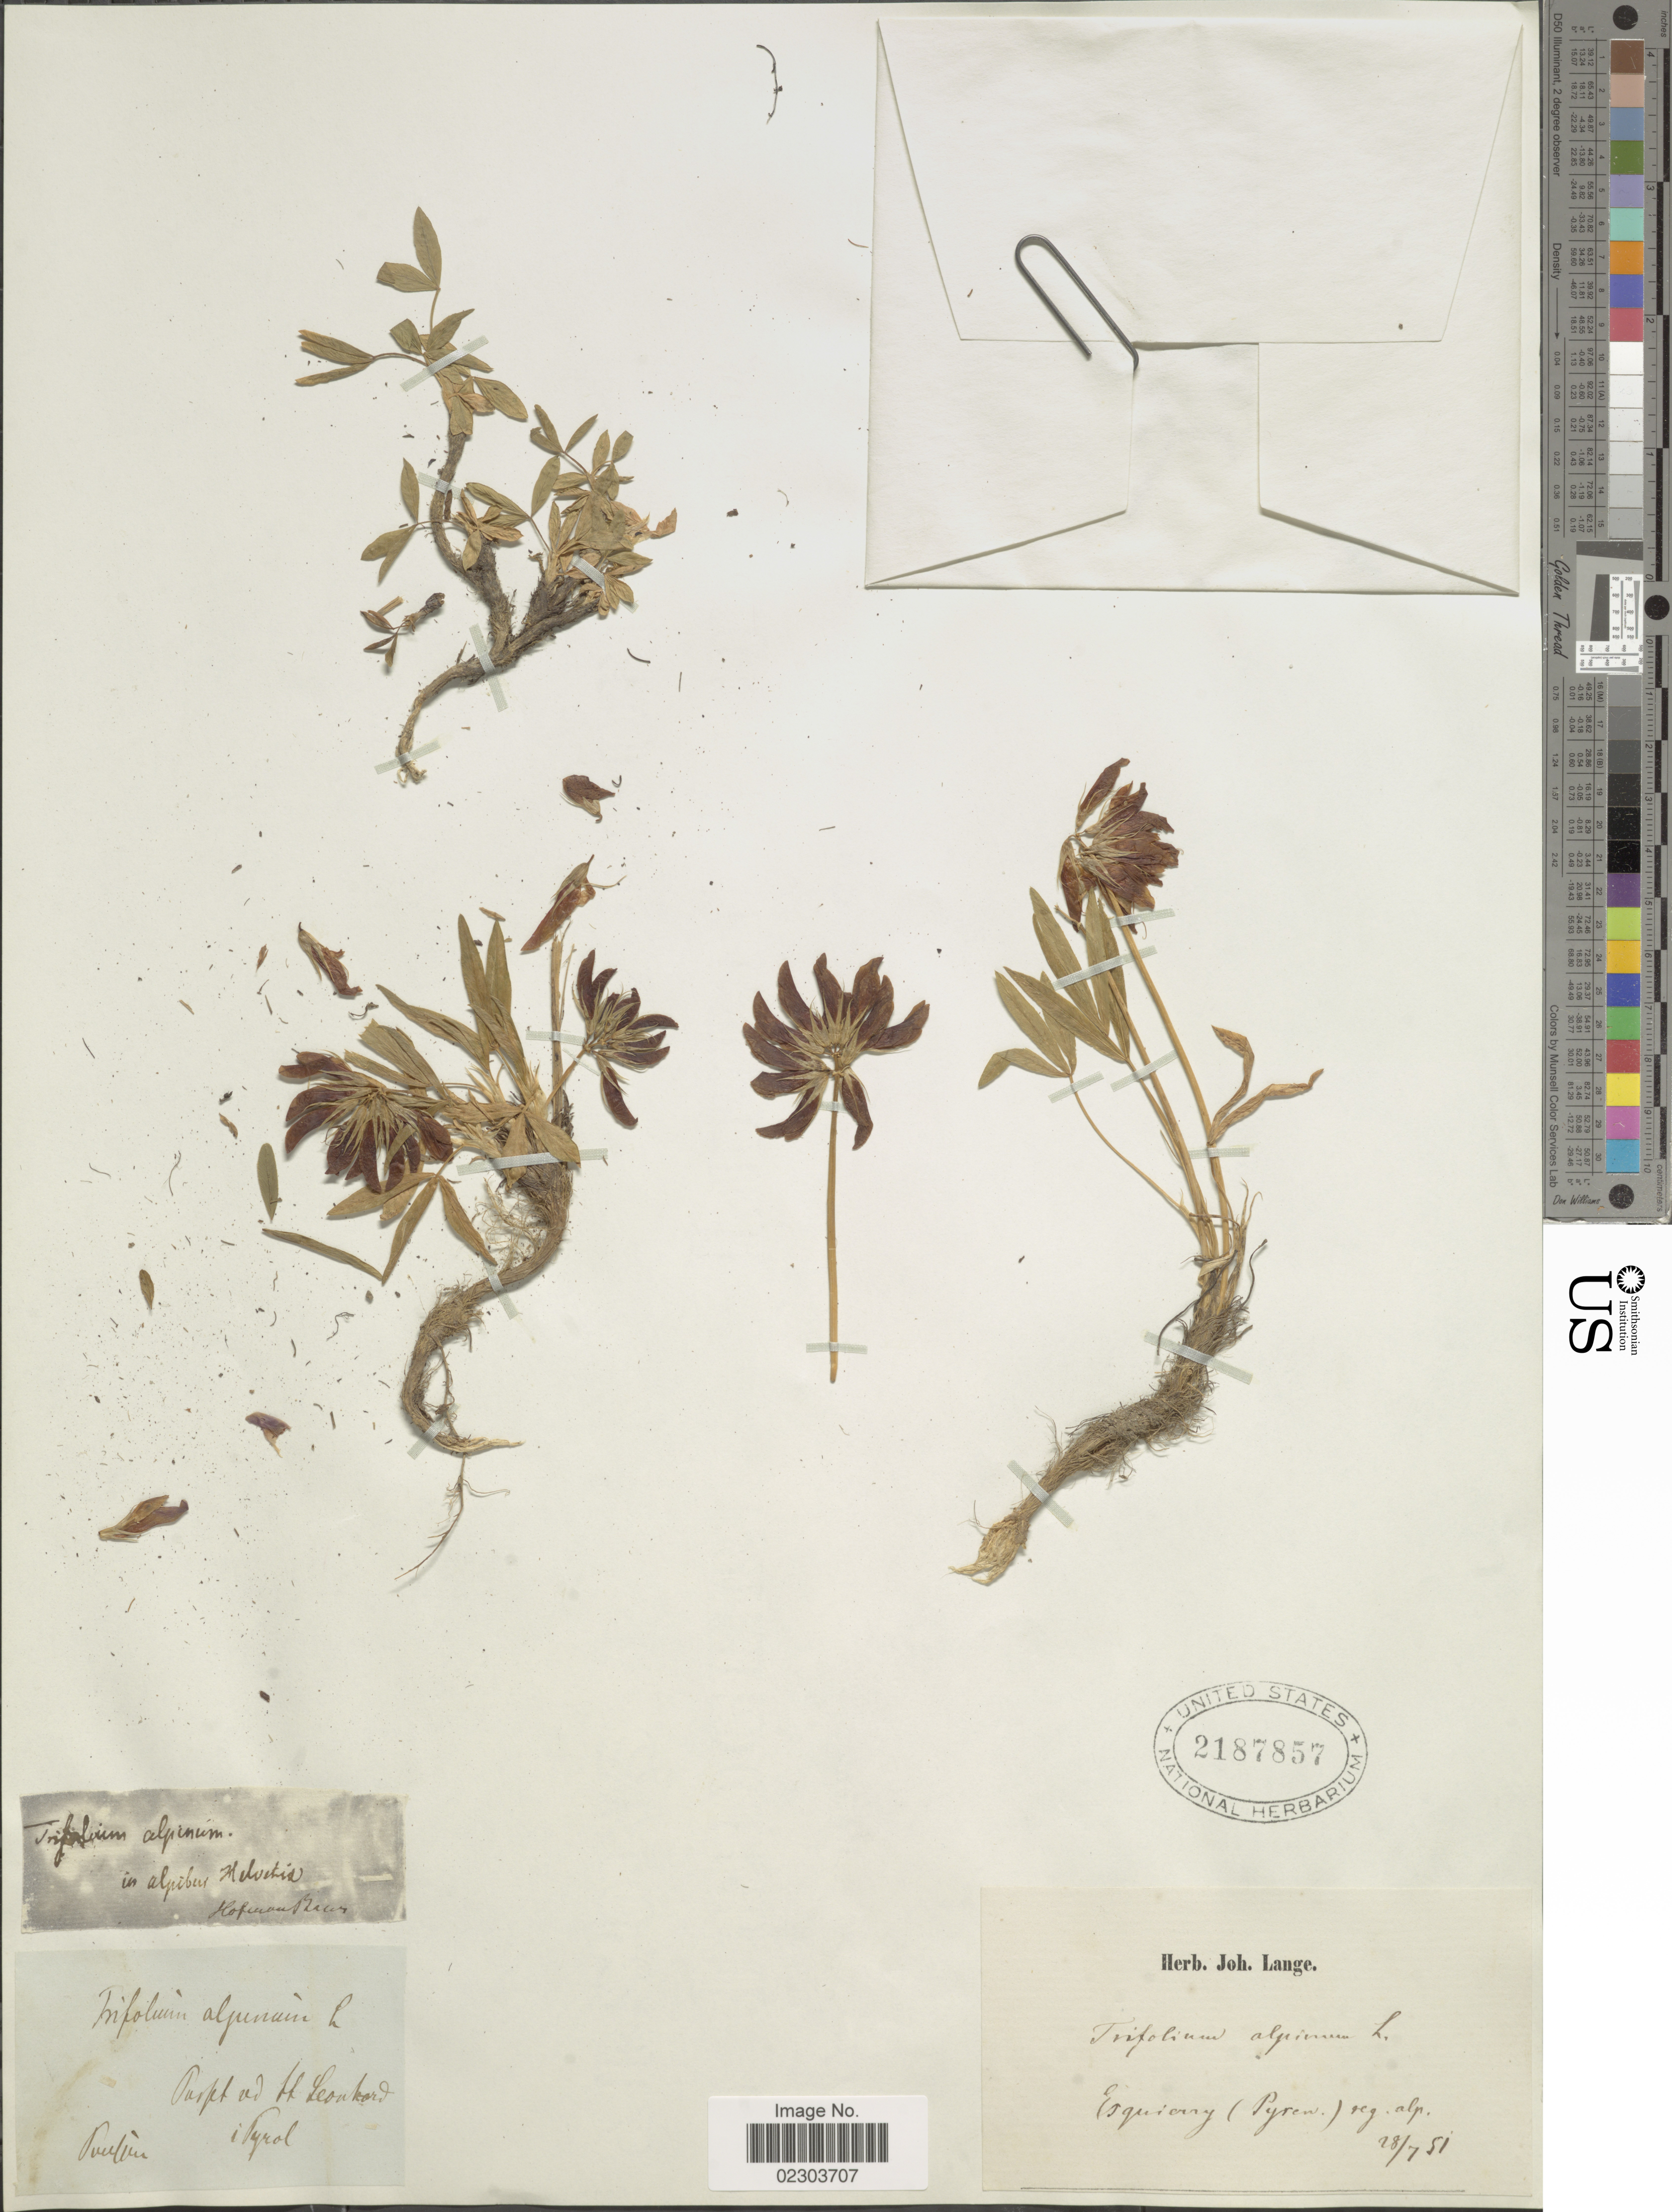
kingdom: Plantae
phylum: Tracheophyta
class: Magnoliopsida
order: Fabales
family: Fabaceae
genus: Trifolium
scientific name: Trifolium alpinum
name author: L.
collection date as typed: Transcribed d/m/y: 28/7/51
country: Austria / Italy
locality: Papt ad lt Leonkard, Tyrol. Esquieny (Pyren) reg alp. [interpreted]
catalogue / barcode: US 2187857